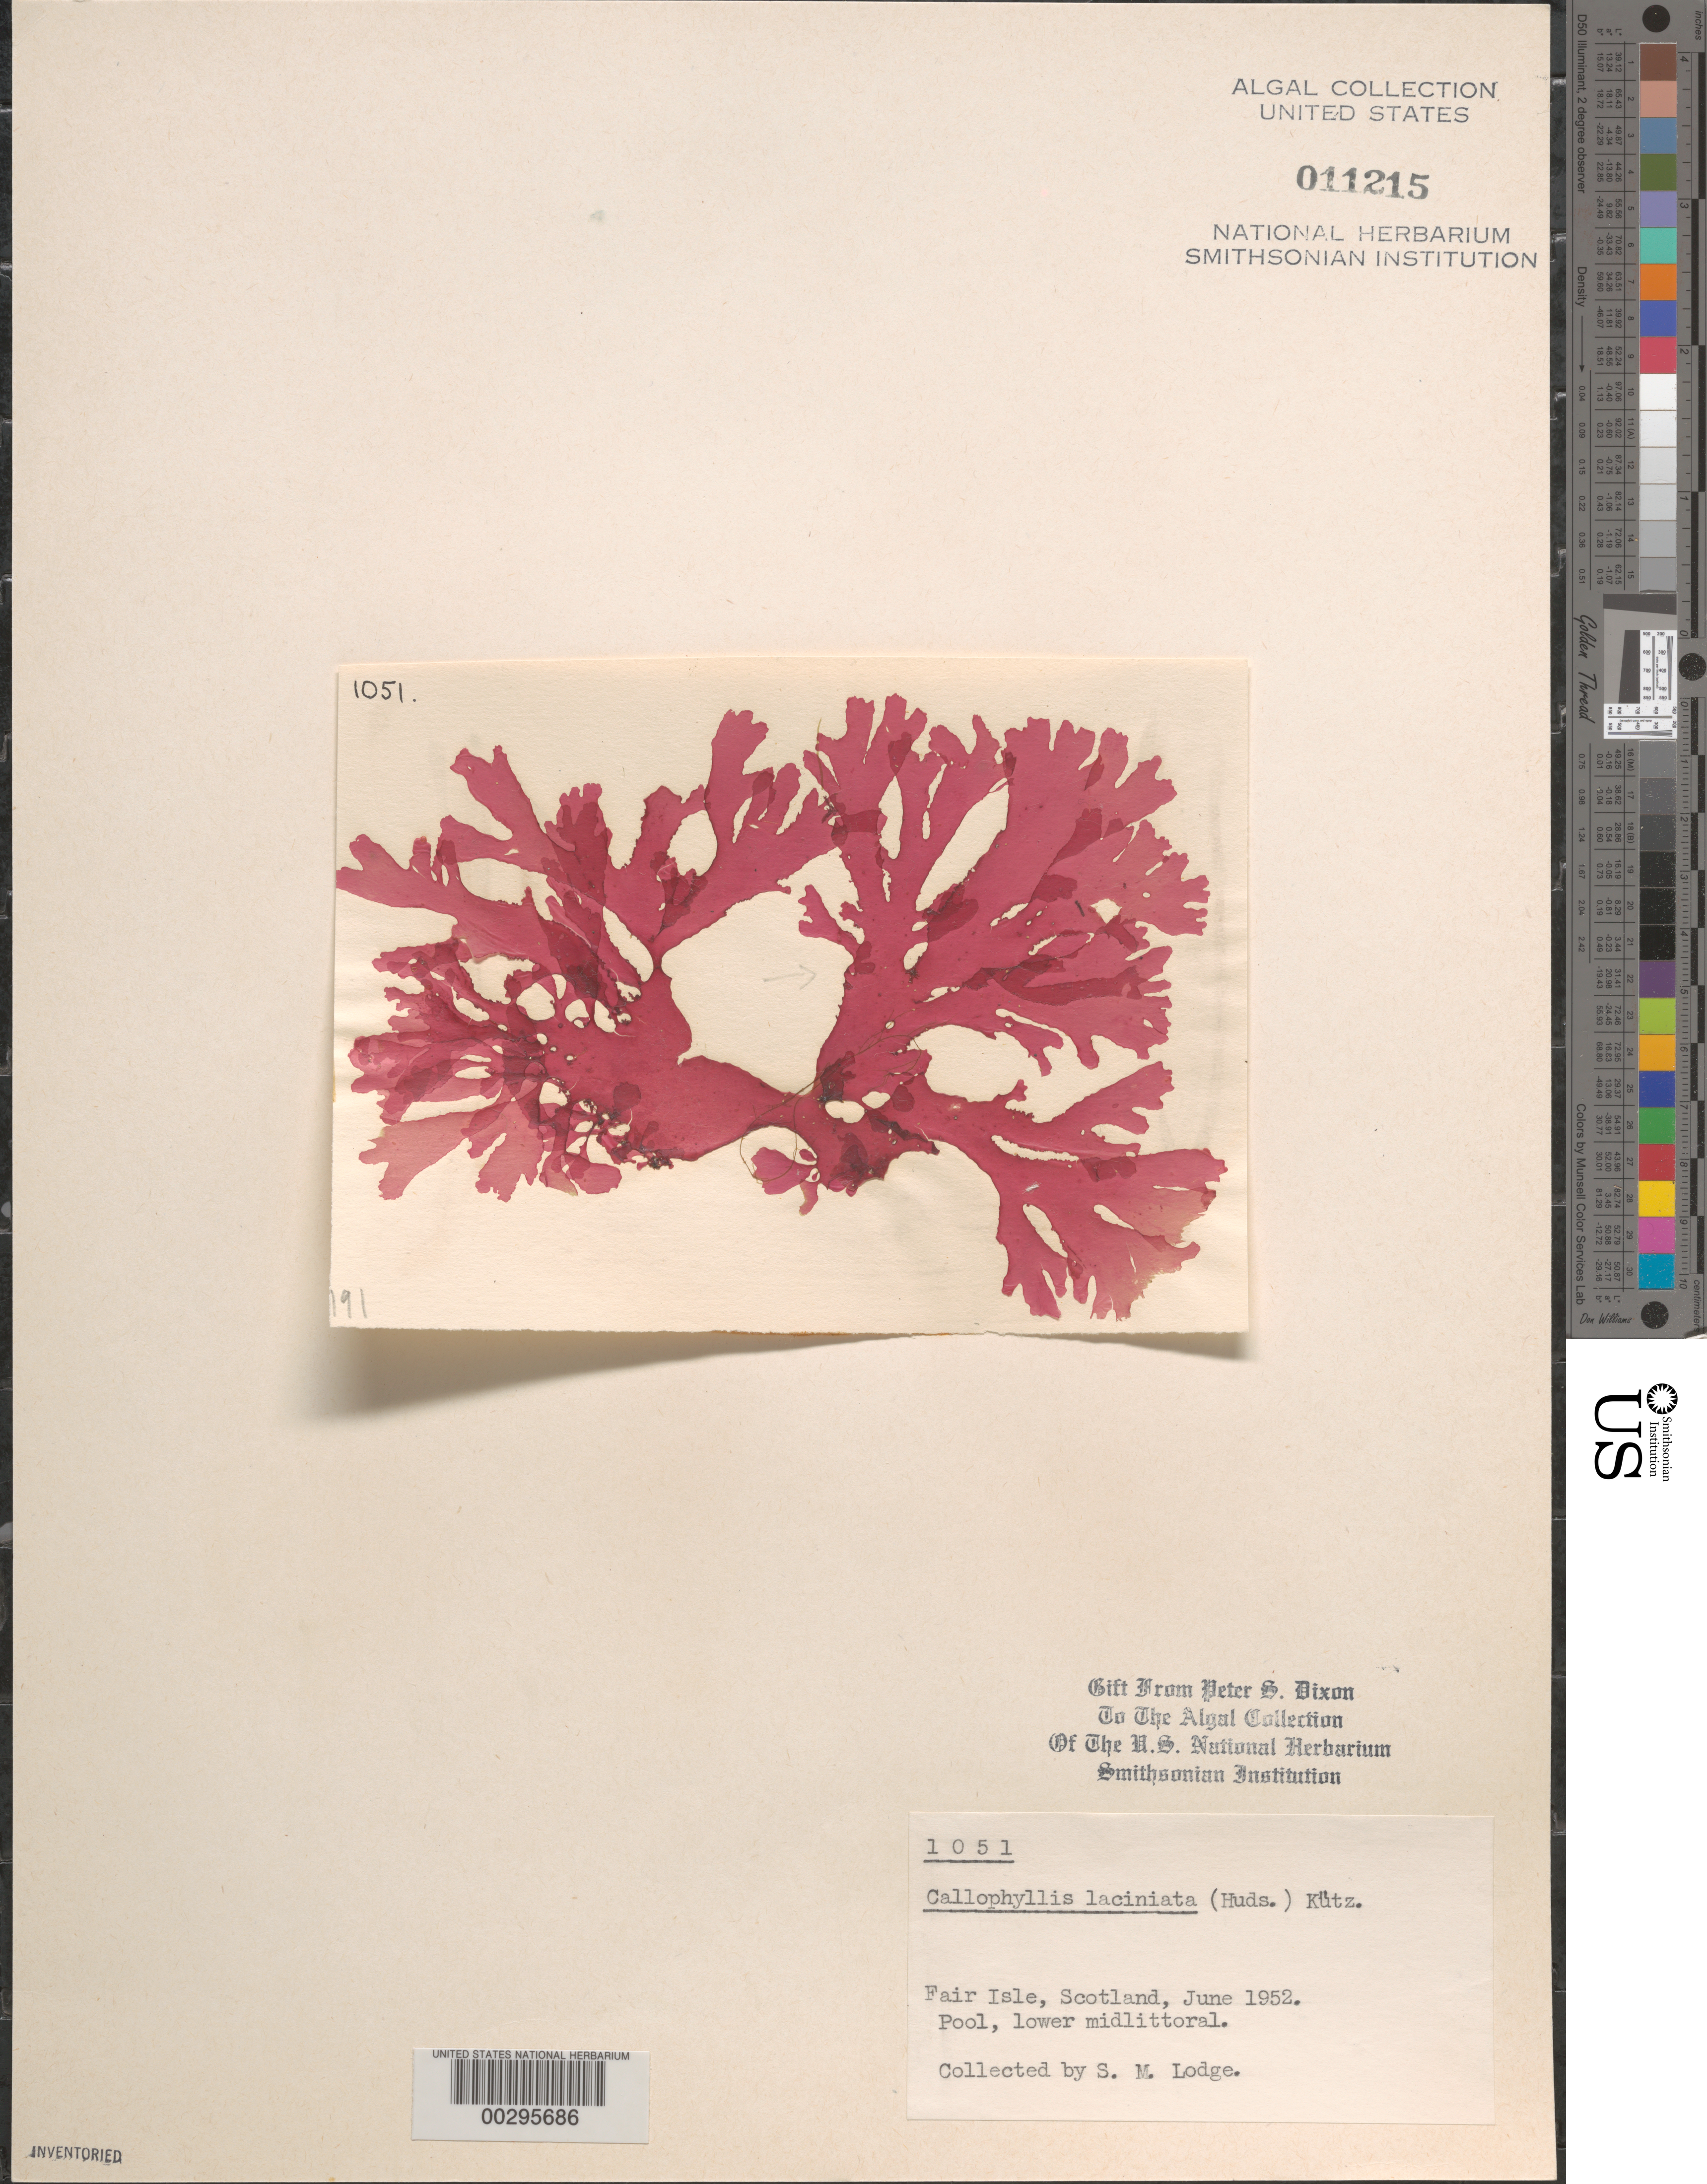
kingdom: Plantae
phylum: Rhodophyta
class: Florideophyceae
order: Gigartinales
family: Kallymeniaceae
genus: Metacallophyllis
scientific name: Metacallophyllis laciniata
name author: (Hudson) Vergés & L. Le Gall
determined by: Algae name updating Project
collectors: S. Lodge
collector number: PSD 1051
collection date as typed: Jun 1952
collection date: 1952-06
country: United Kingdom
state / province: Scotland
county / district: Shetland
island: Fair Isle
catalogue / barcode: US 11215